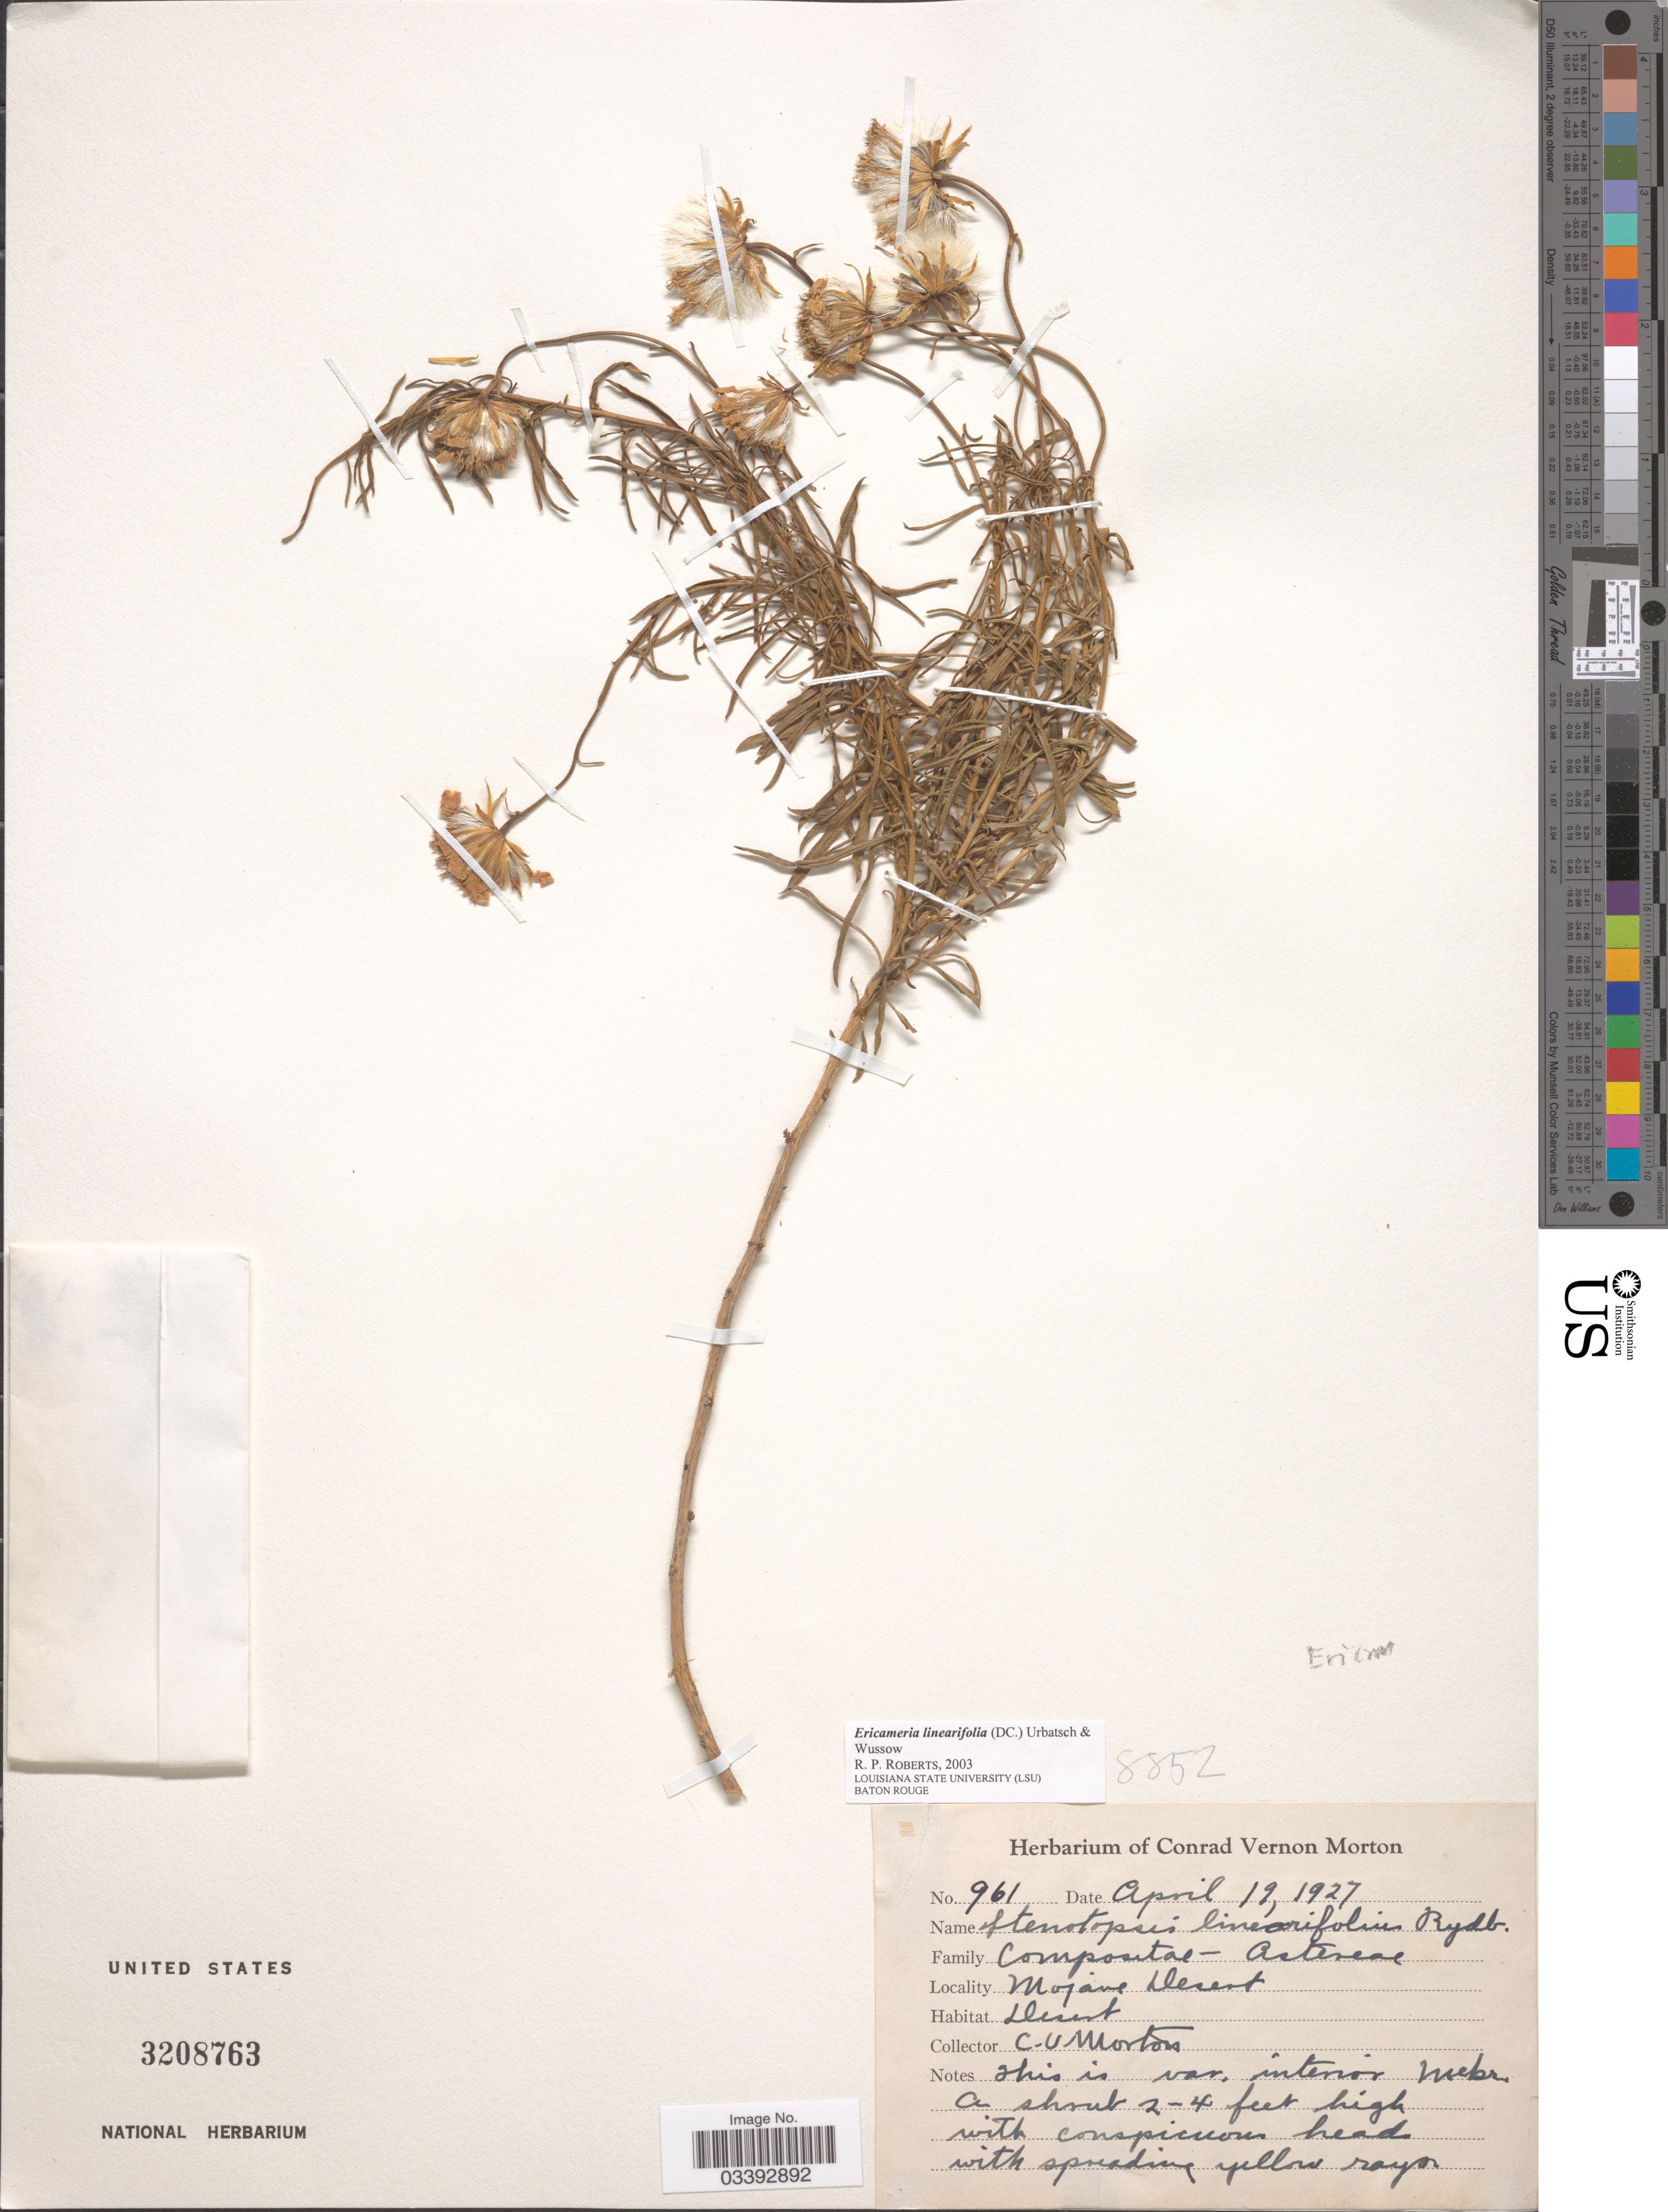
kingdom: Plantae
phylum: Tracheophyta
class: Magnoliopsida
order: Asterales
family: Asteraceae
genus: Ericameria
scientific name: Ericameria linearifolia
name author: (DC.) Urbatsch & Wussow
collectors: C. V. Morton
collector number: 961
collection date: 1927-04-19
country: United States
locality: Mojave Desert.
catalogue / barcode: US 3208763